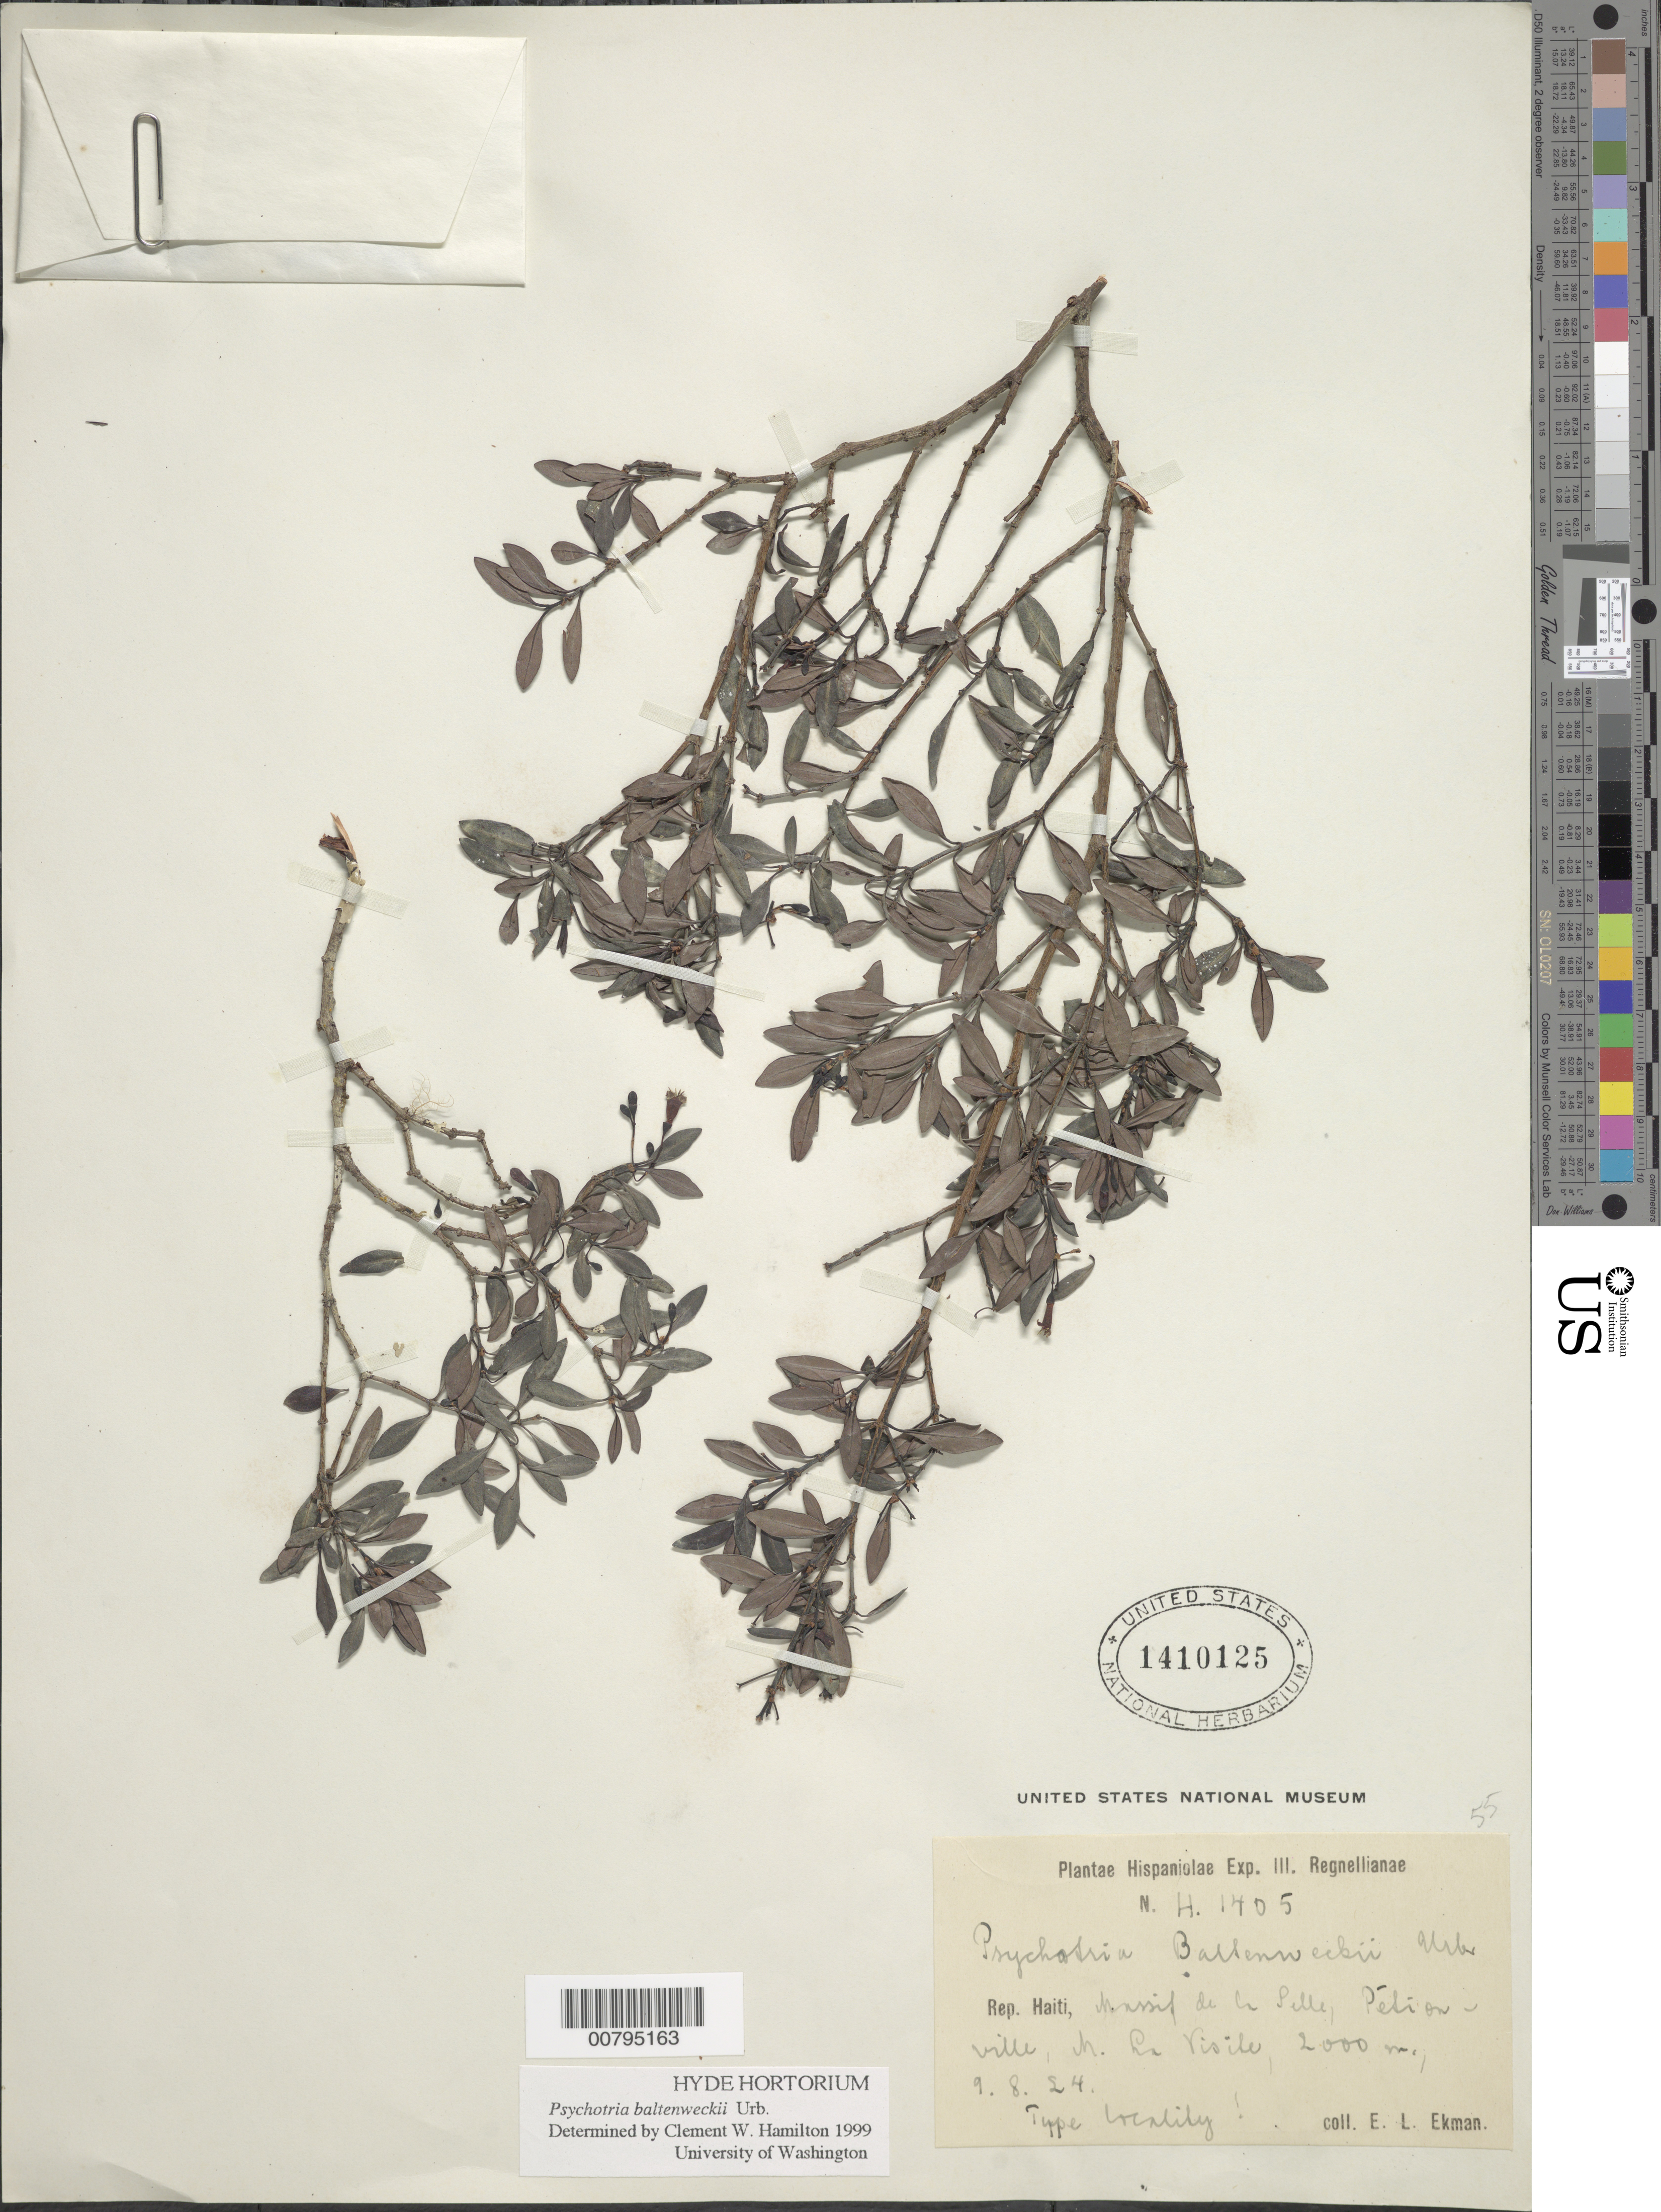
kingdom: Plantae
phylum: Tracheophyta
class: Magnoliopsida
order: Gentianales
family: Rubiaceae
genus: Psychotria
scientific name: Psychotria baltenweckii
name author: Urb.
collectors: E. L. Ekman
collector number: H 1405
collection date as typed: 09 Aug 1924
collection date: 1924-08-09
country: Haiti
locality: Massif de la Pelle, Pétion-ville, M. La Visile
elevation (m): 2000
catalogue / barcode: US 1410125